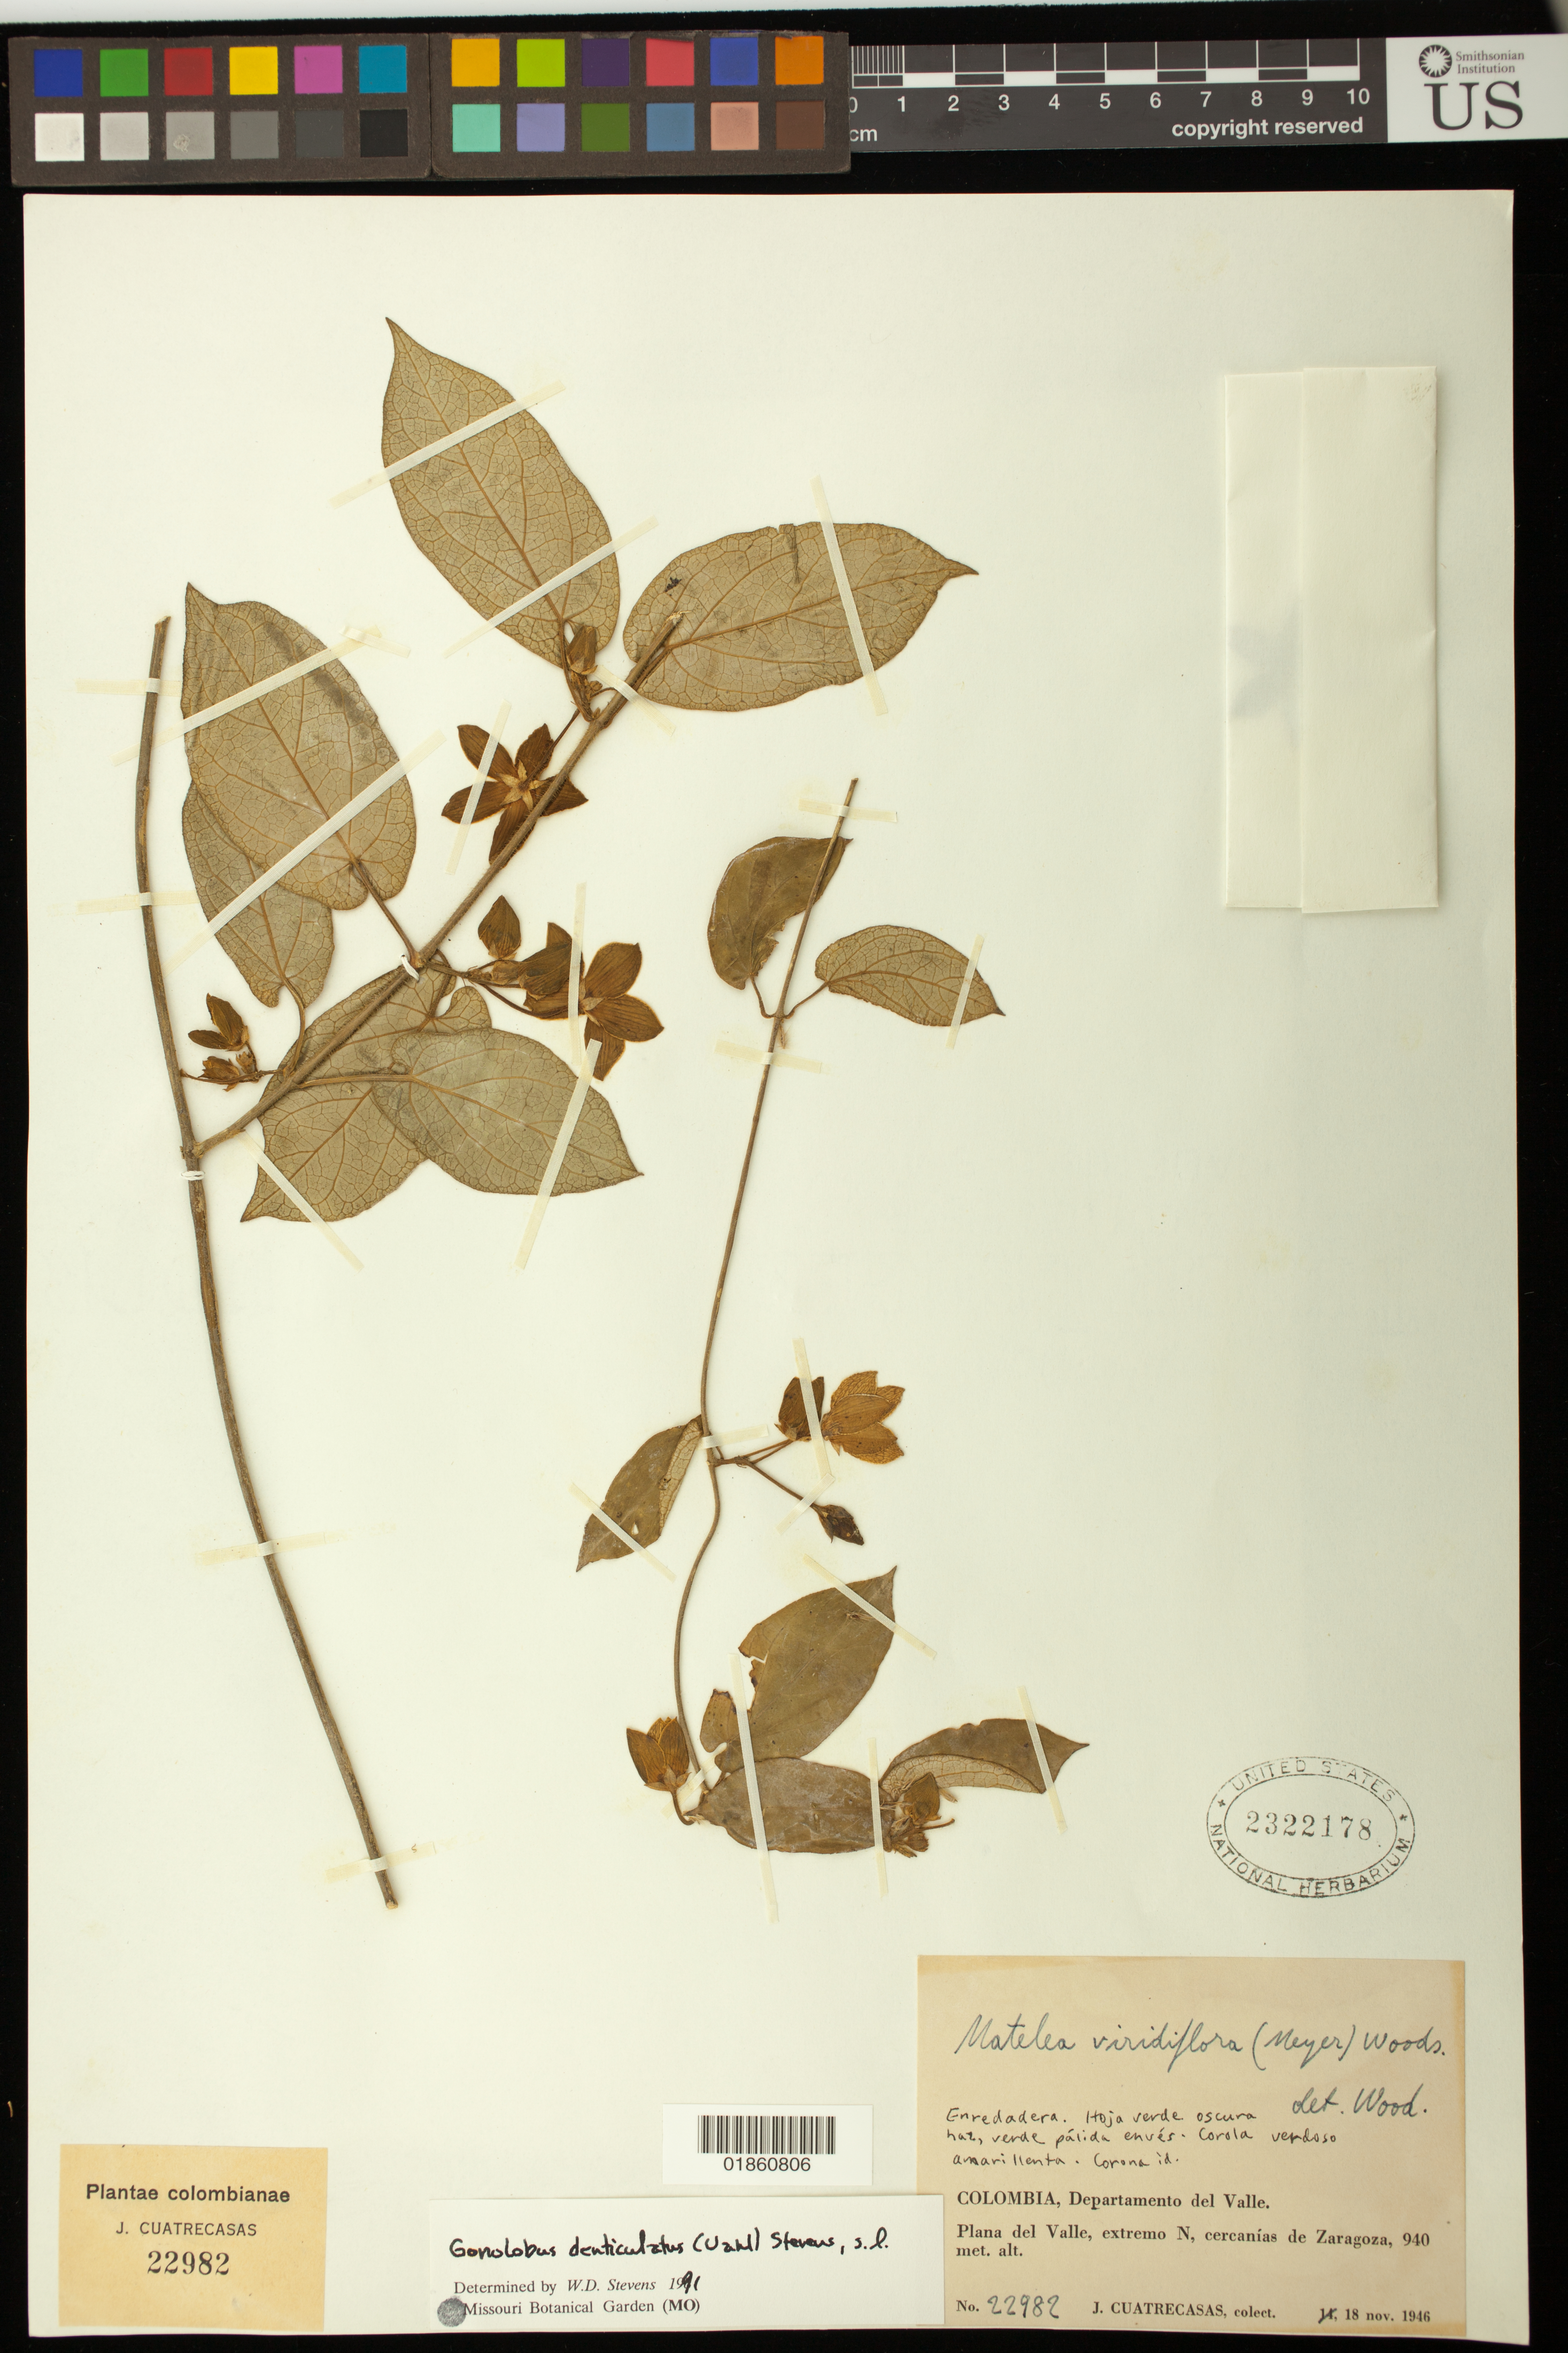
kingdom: Plantae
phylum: Tracheophyta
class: Magnoliopsida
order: Gentianales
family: Apocynaceae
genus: Gonolobus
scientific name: Gonolobus denticulatus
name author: (Vahl) W.D. Stevens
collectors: J. Cuatrecasas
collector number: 22982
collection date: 1946-11-18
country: Colombia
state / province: Valle del Cauca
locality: Plana del Valle, extremo N, cercanias de Zaragoza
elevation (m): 940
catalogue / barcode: US 2322178